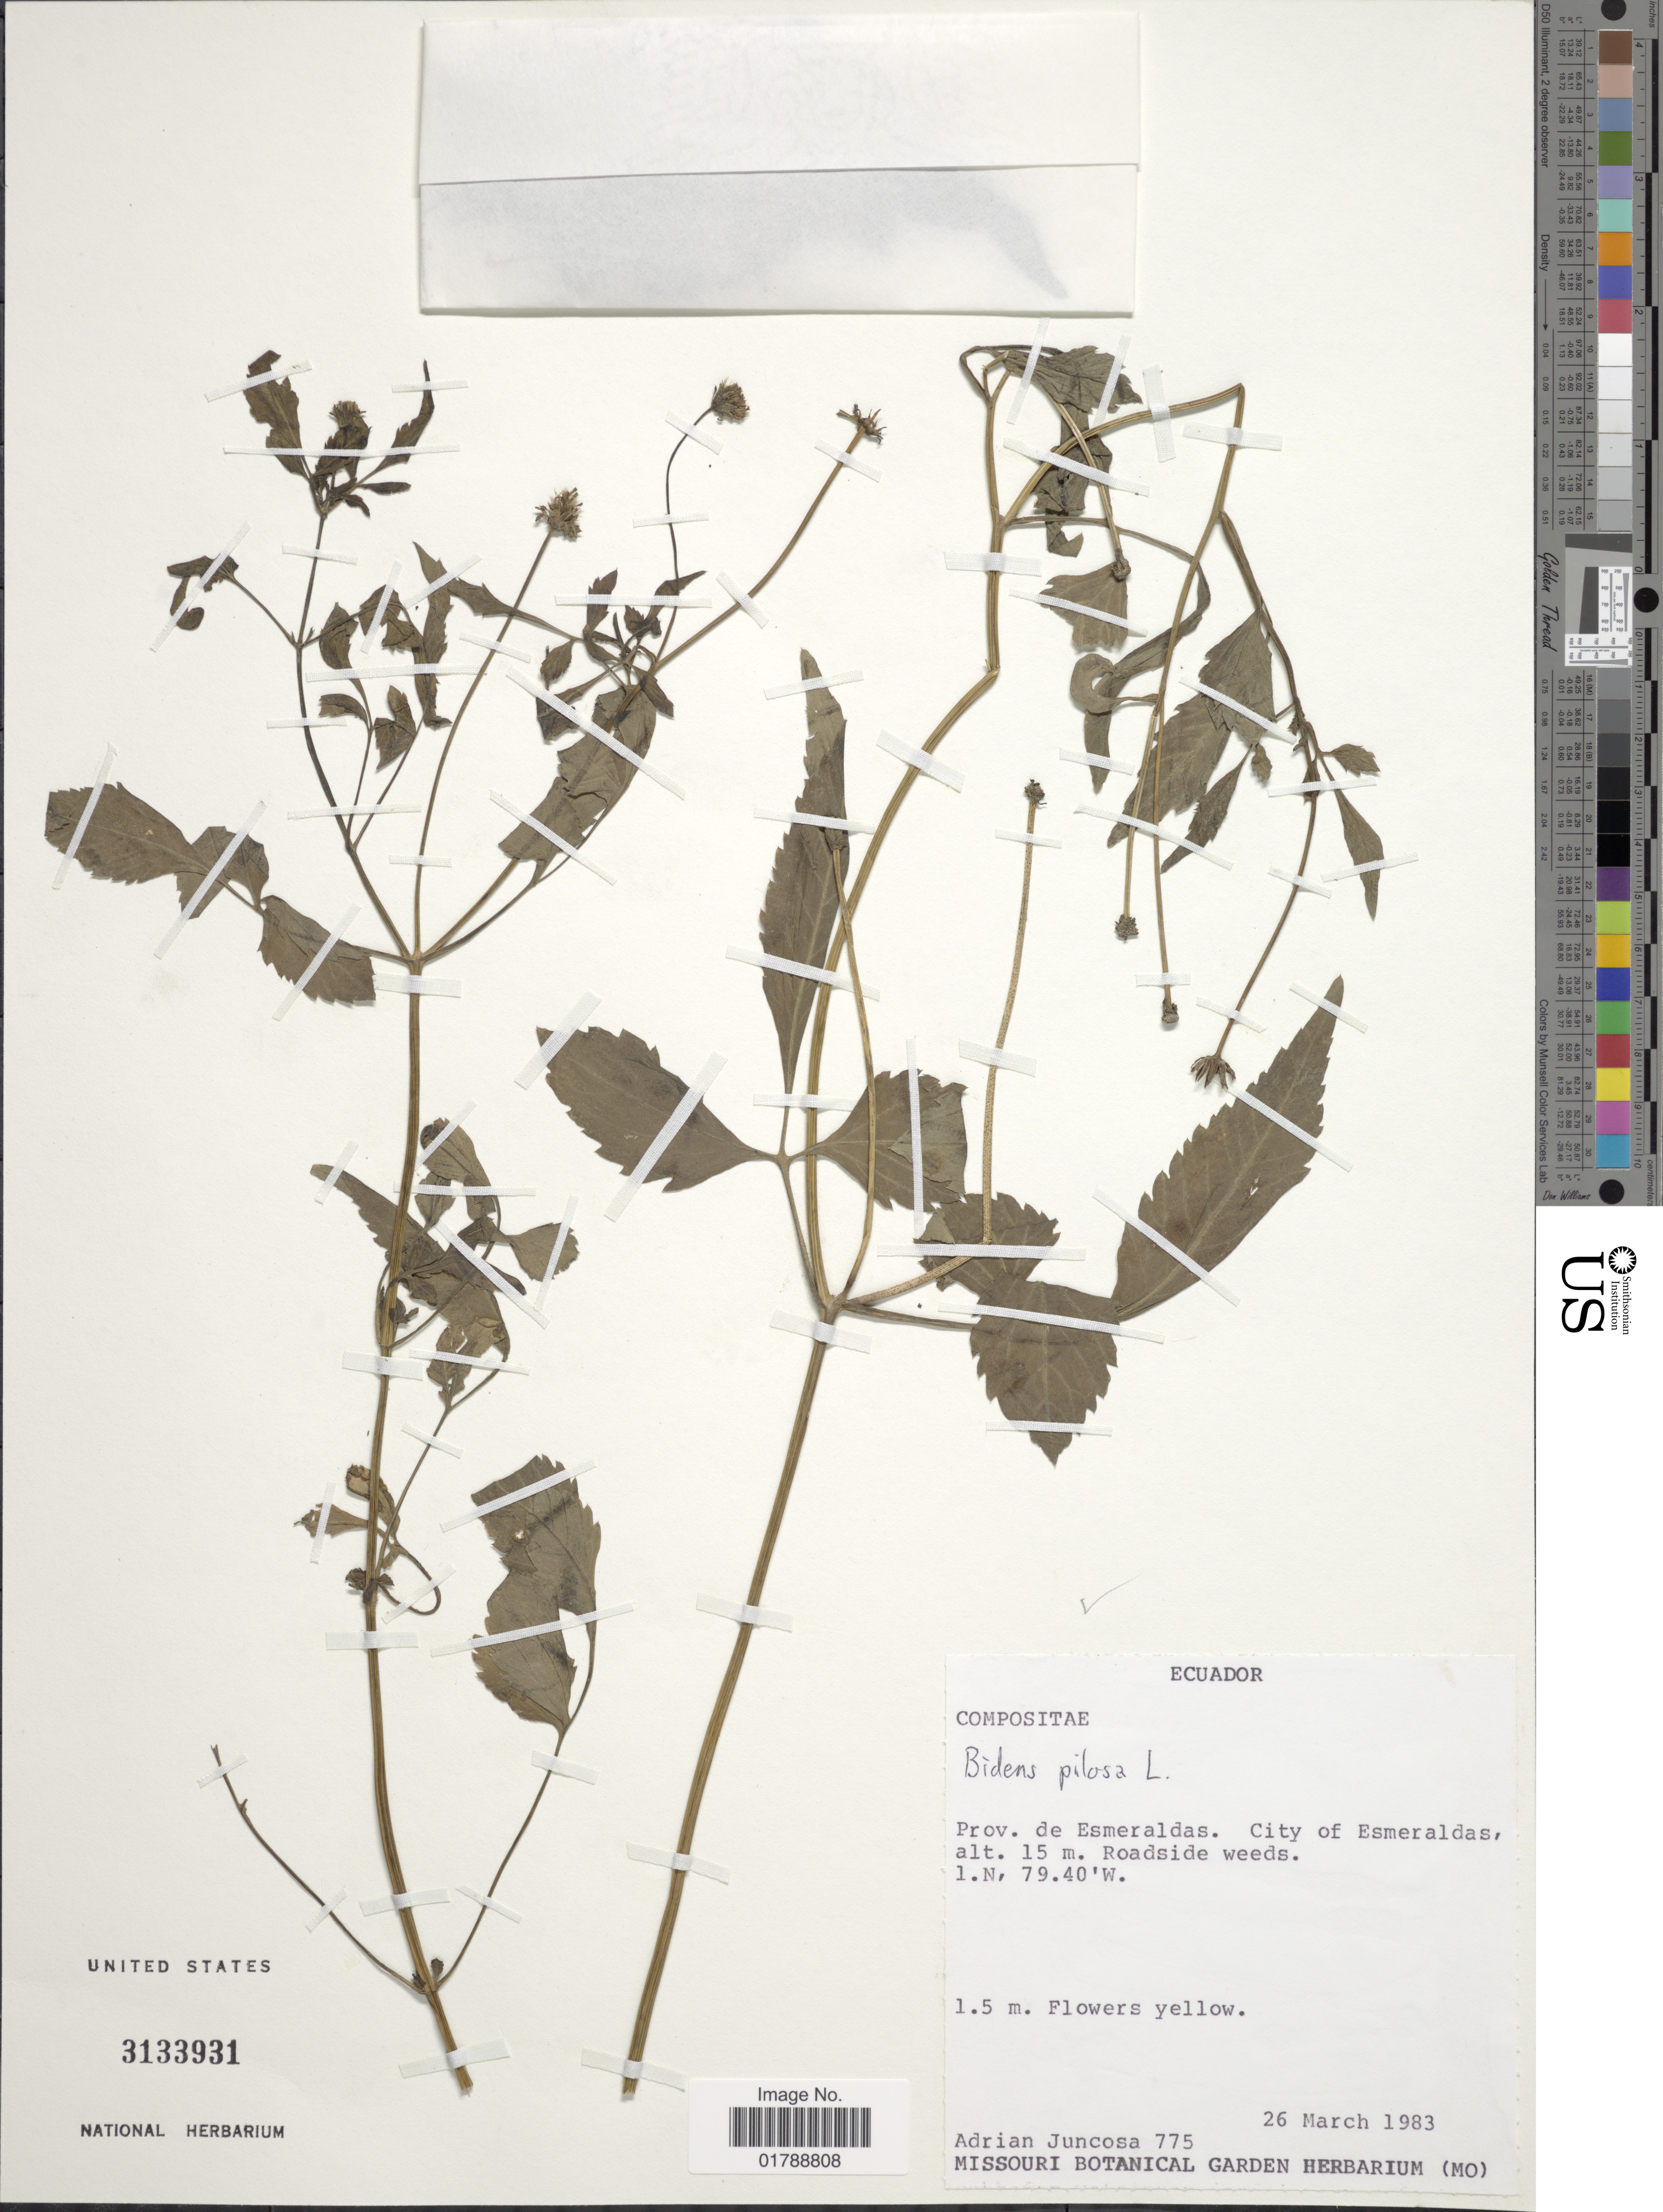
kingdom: Plantae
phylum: Tracheophyta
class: Magnoliopsida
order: Asterales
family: Asteraceae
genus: Bidens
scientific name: Bidens pilosa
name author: L.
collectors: A. Juncosa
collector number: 775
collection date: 1983-03-26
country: Ecuador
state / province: Esmeraldas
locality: City of Esmeraldas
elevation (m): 15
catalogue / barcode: US 3133931